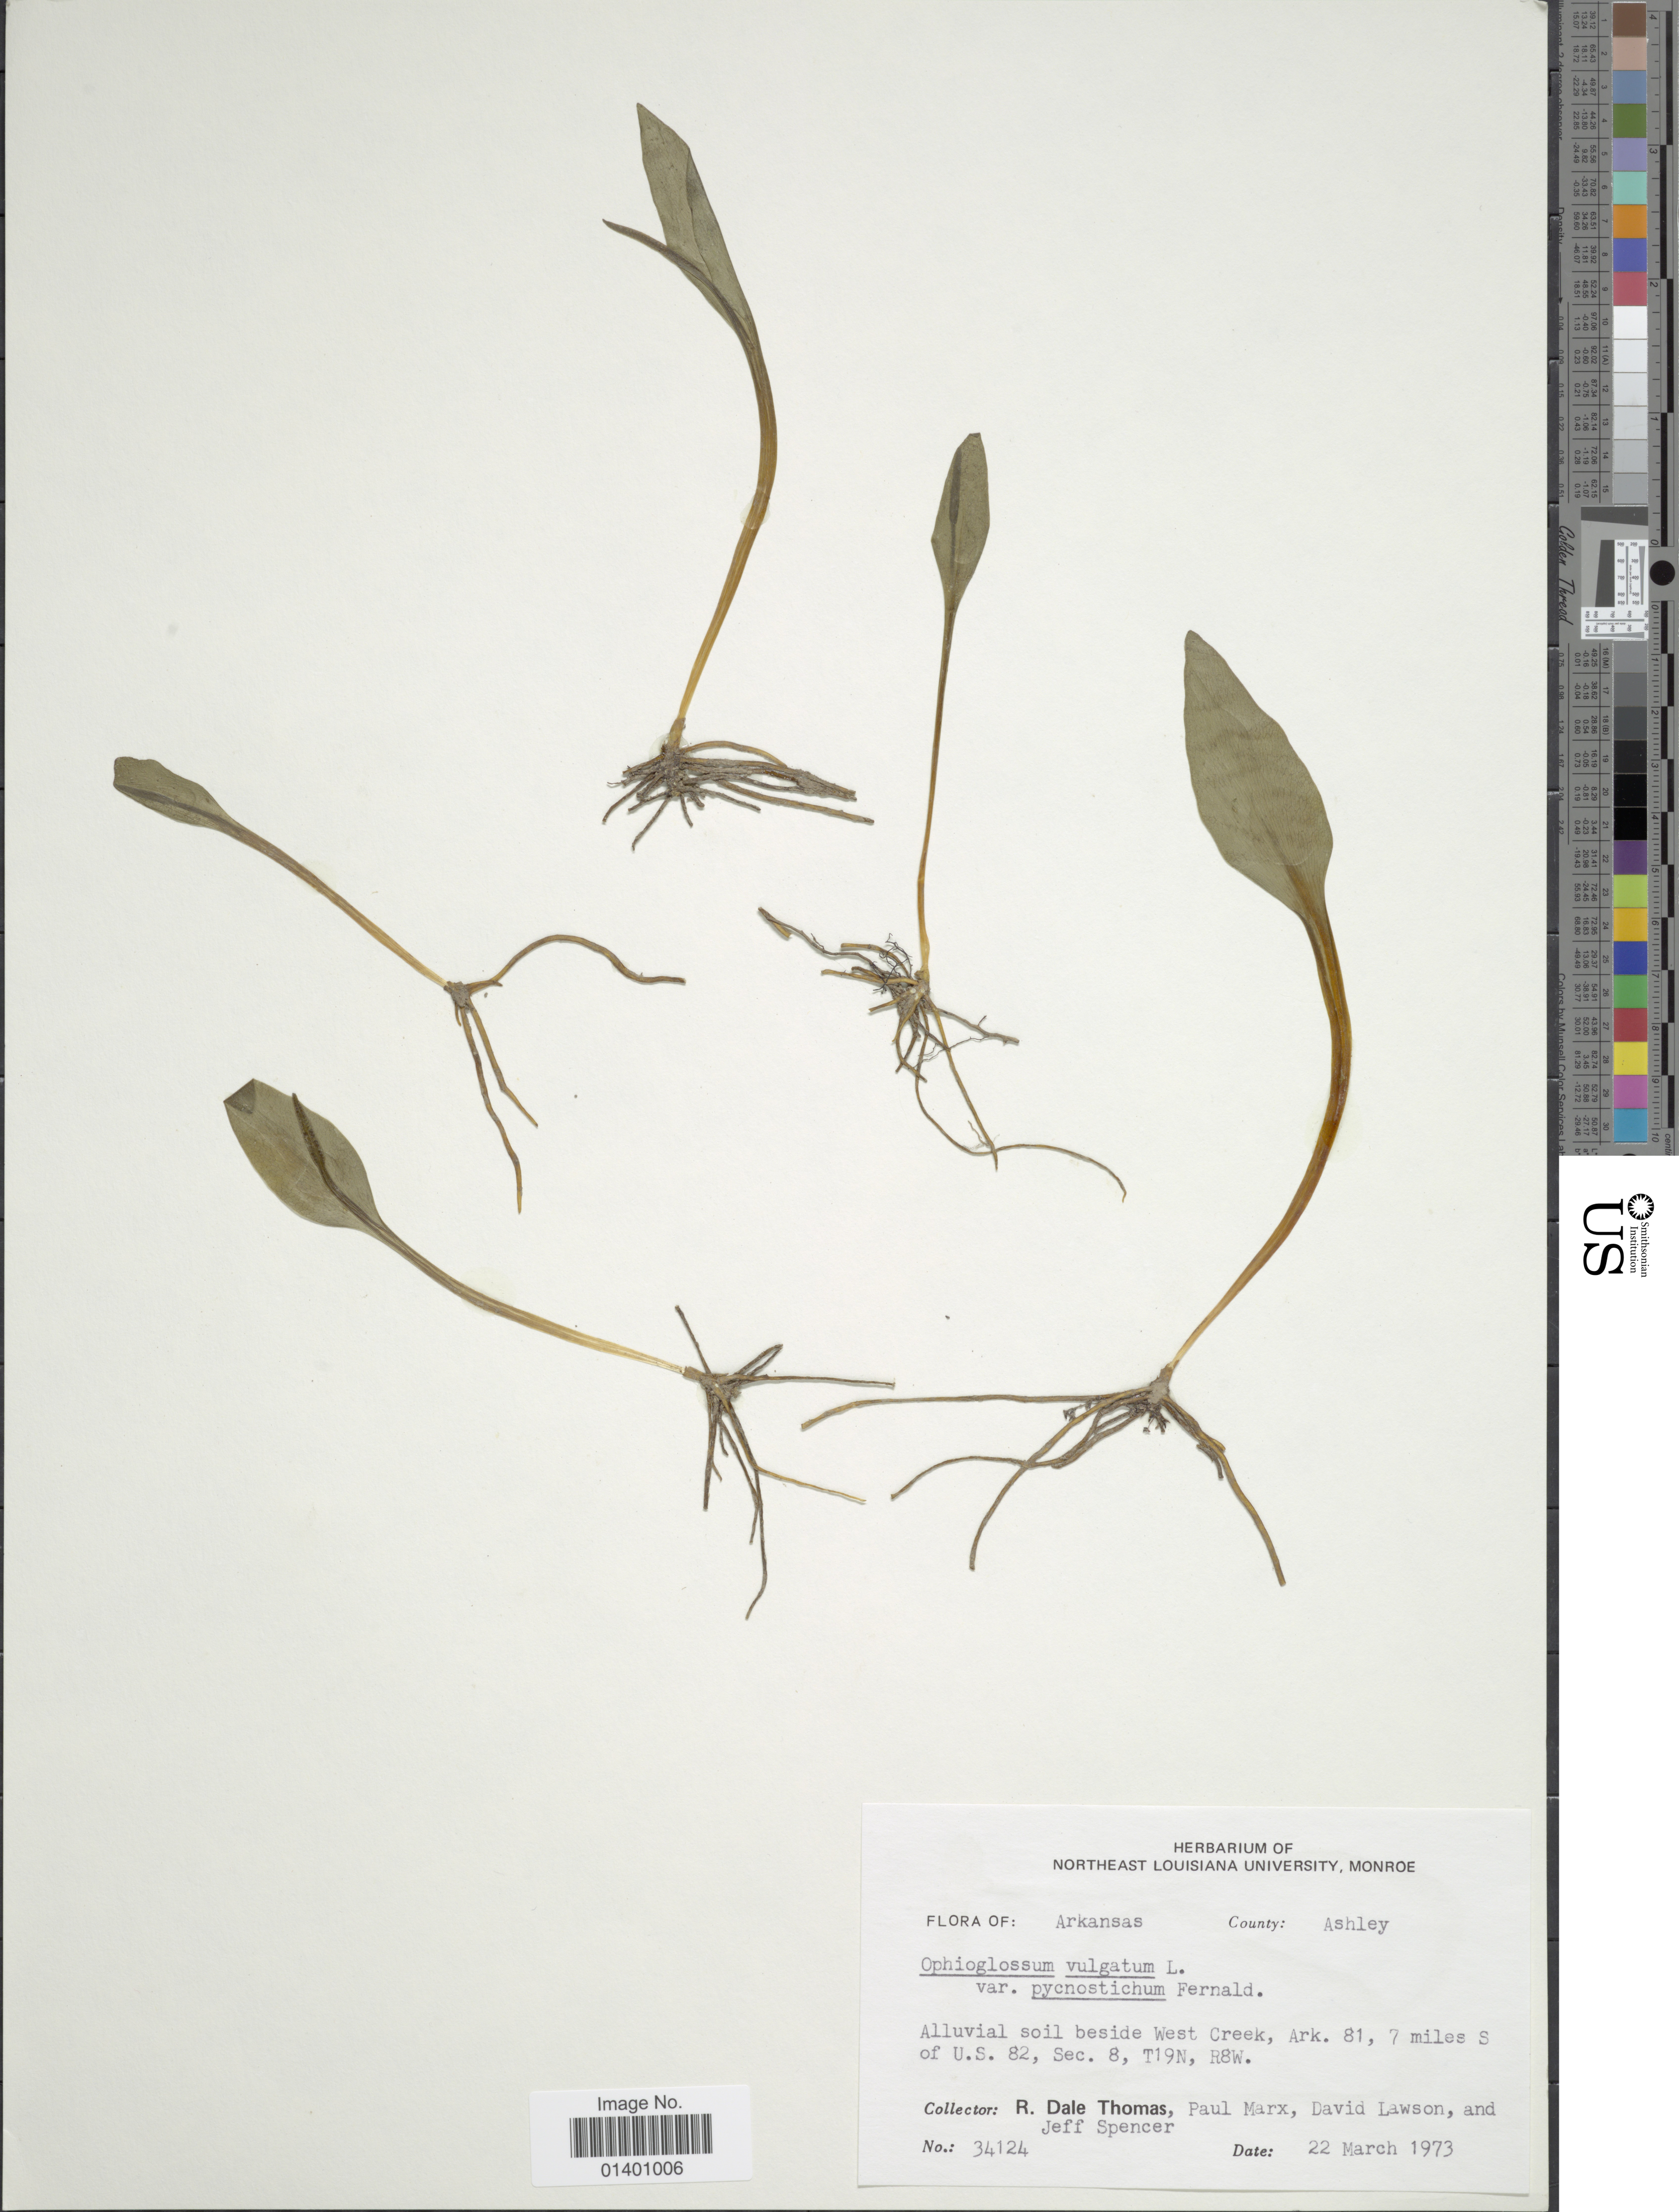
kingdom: Plantae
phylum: Tracheophyta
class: Polypodiopsida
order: Ophioglossales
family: Ophioglossaceae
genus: Ophioglossum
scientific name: Ophioglossum vulgatum var. pycnostichum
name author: Fernald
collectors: R. Thomas, P. Marx, D. Lawson & J. Spencer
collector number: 34124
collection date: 1973-03-22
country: United States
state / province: Arkansas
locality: County Ashley, alluvial soil beside WEst Creek, Ark. 81, 7 miles S of U.S. 82, Sec. 8, T19N, R8W